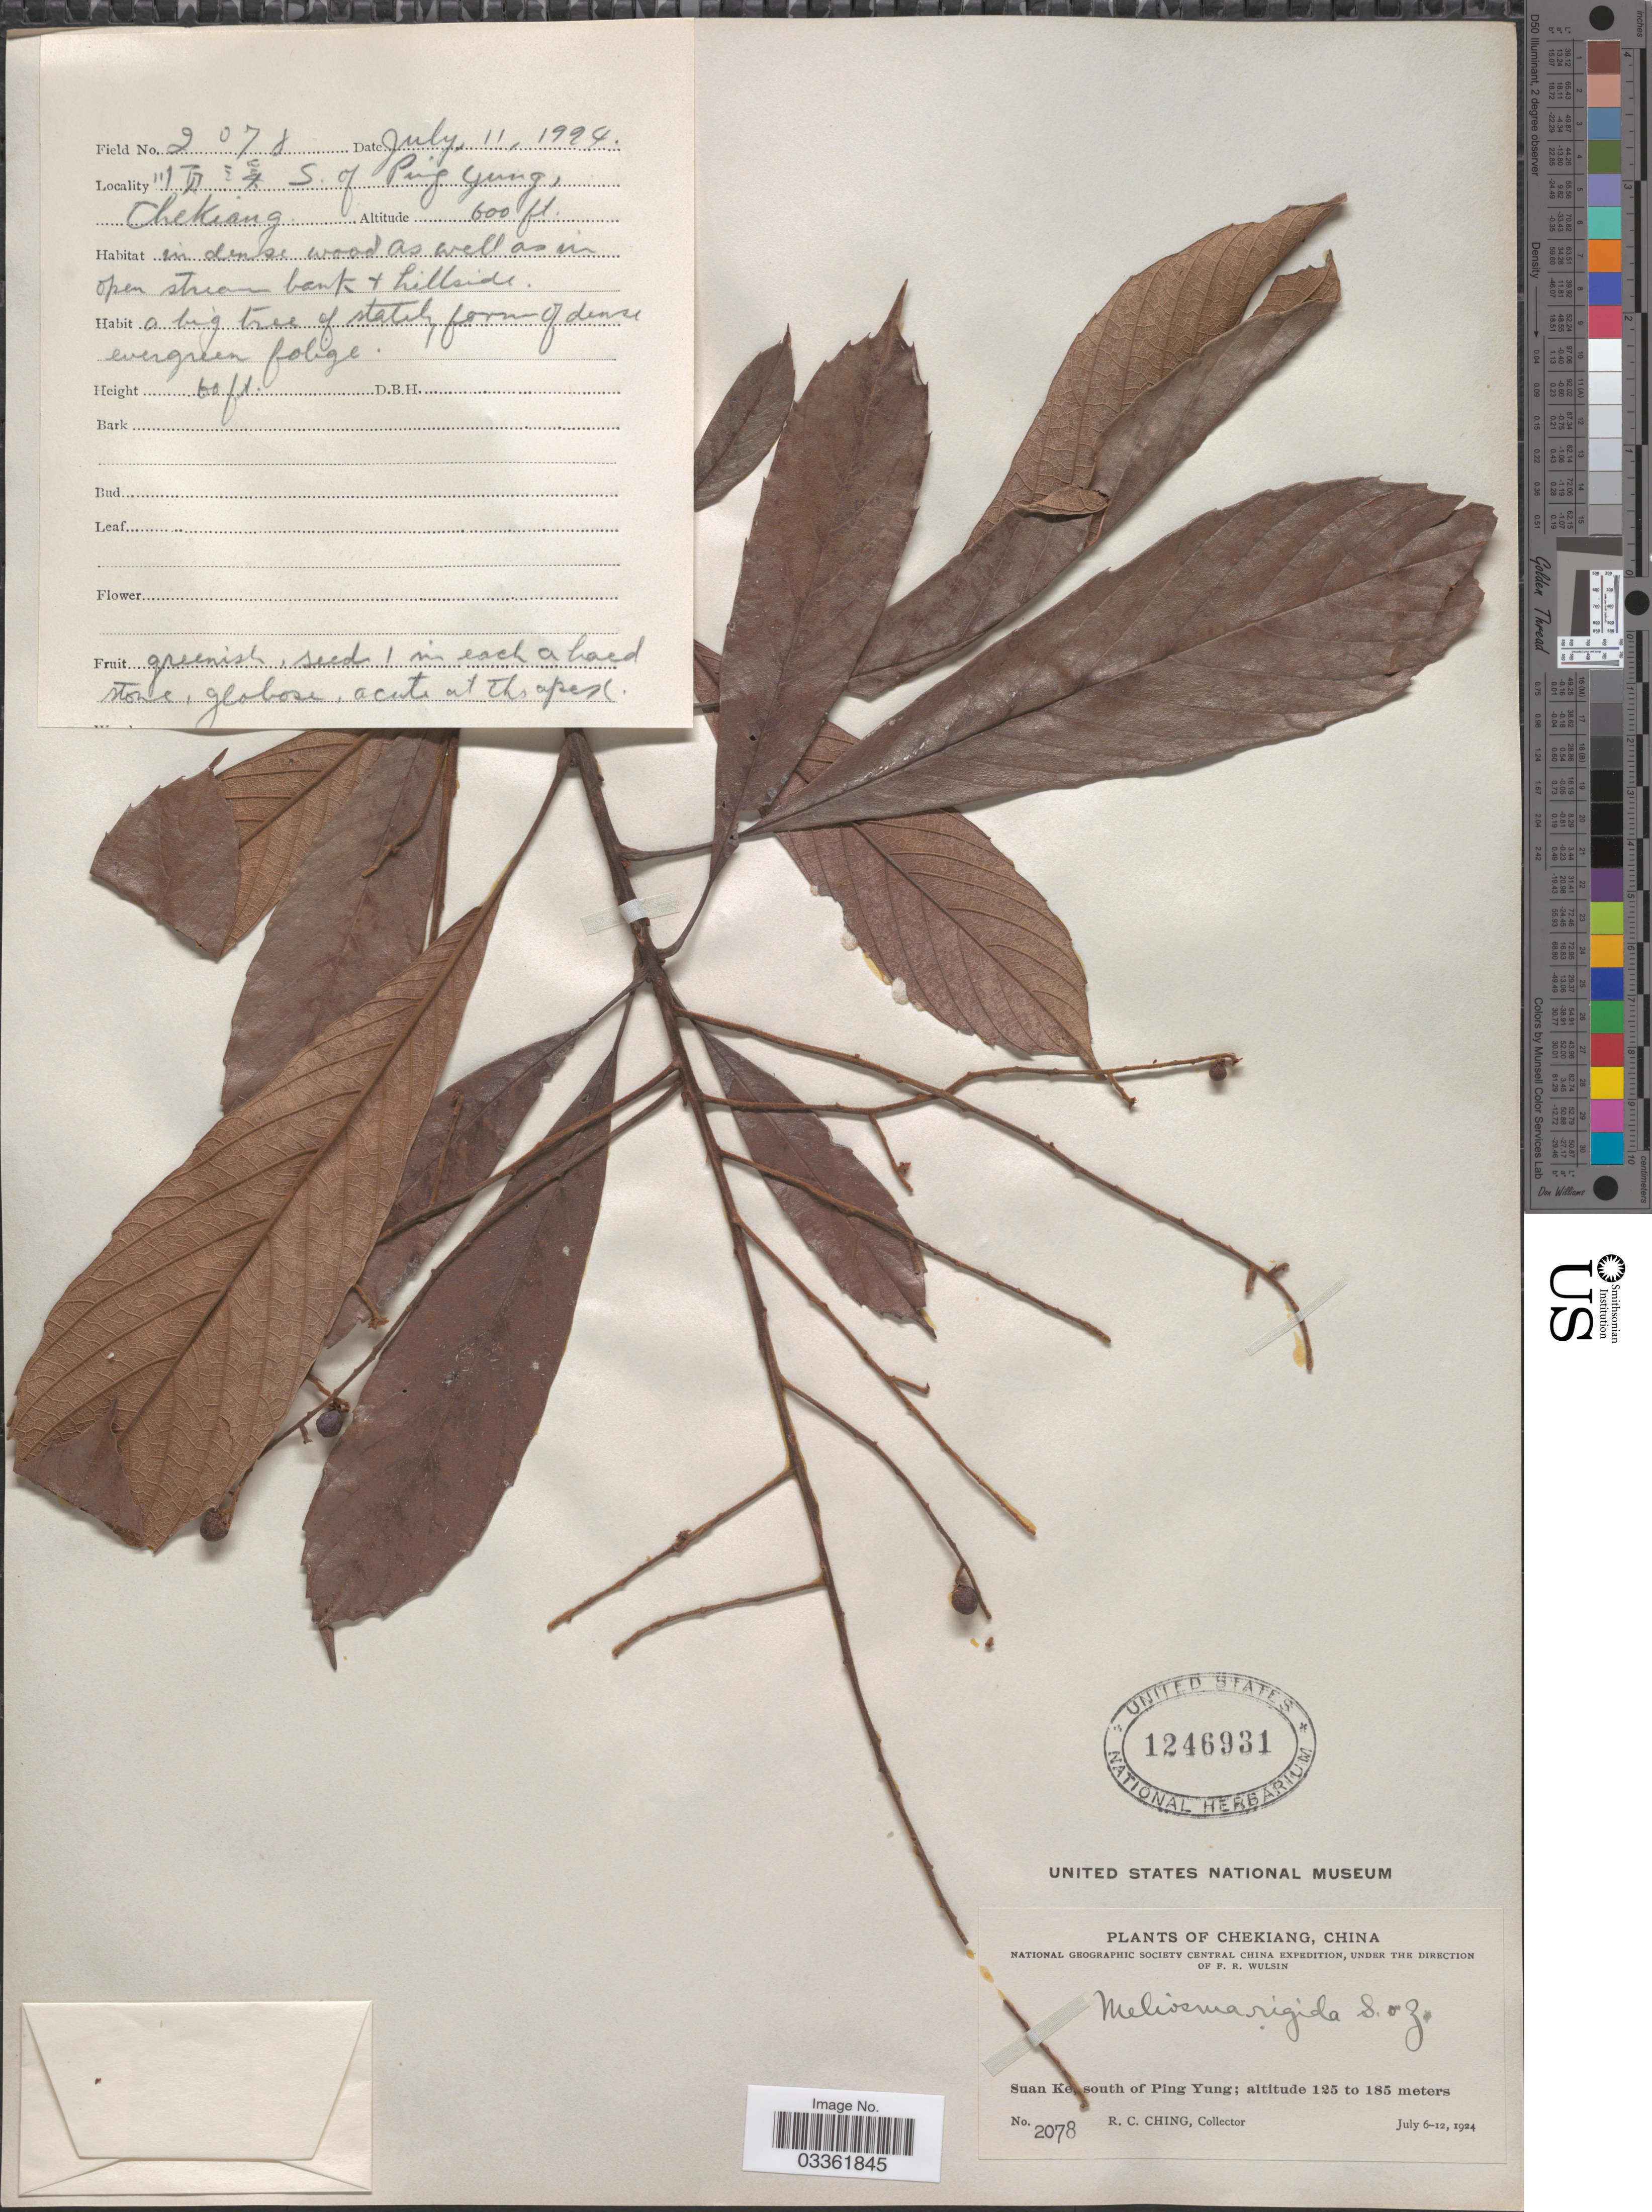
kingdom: Plantae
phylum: Tracheophyta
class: Magnoliopsida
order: Proteales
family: Sabiaceae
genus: Meliosma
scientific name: Meliosma rigida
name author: Siebold & Zucc.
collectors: R. C. Ching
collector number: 2078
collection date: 1924-07-11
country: China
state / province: Zhejiang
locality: Chekiang, Suan Ke [illegible text], south of Ping Yung.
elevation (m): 183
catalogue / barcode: US 1246931